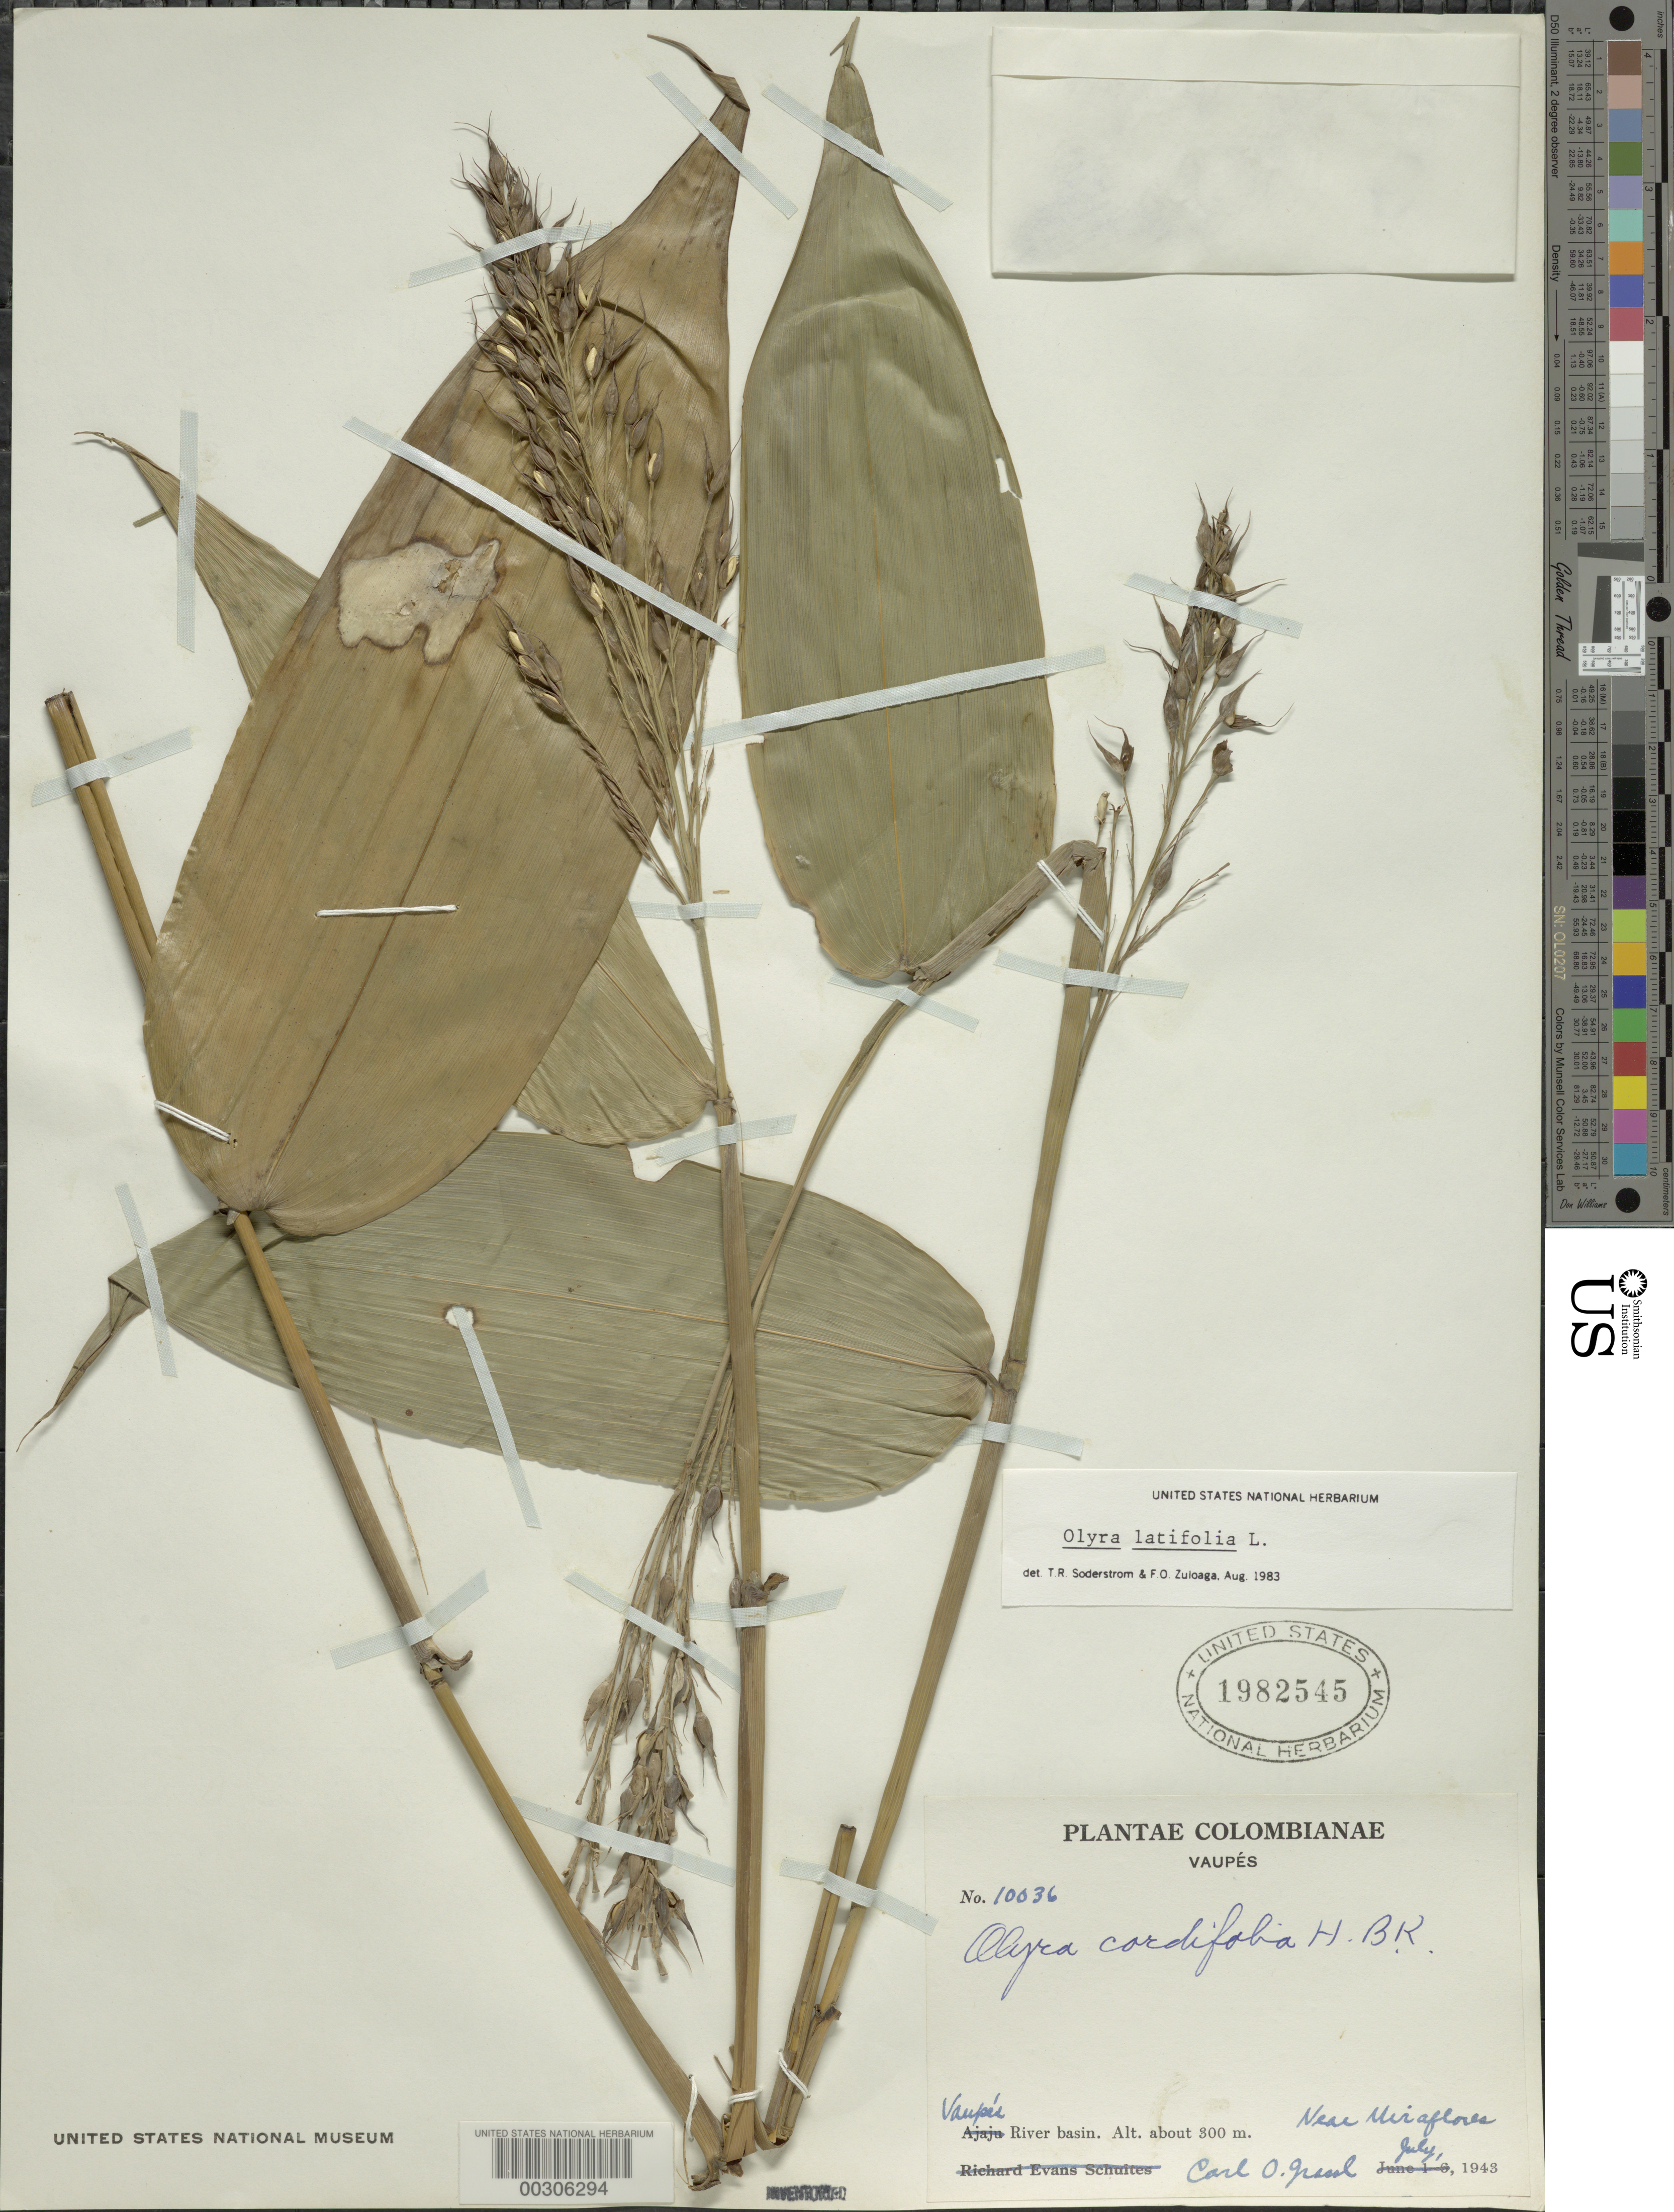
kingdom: Plantae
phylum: Tracheophyta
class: Liliopsida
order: Poales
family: Poaceae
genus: Olyra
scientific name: Olyra latifolia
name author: L.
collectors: C. Grassl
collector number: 10036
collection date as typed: Jul 1943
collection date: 1943-07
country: Colombia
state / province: Vaupés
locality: Miraflores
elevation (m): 300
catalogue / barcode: US 1982545